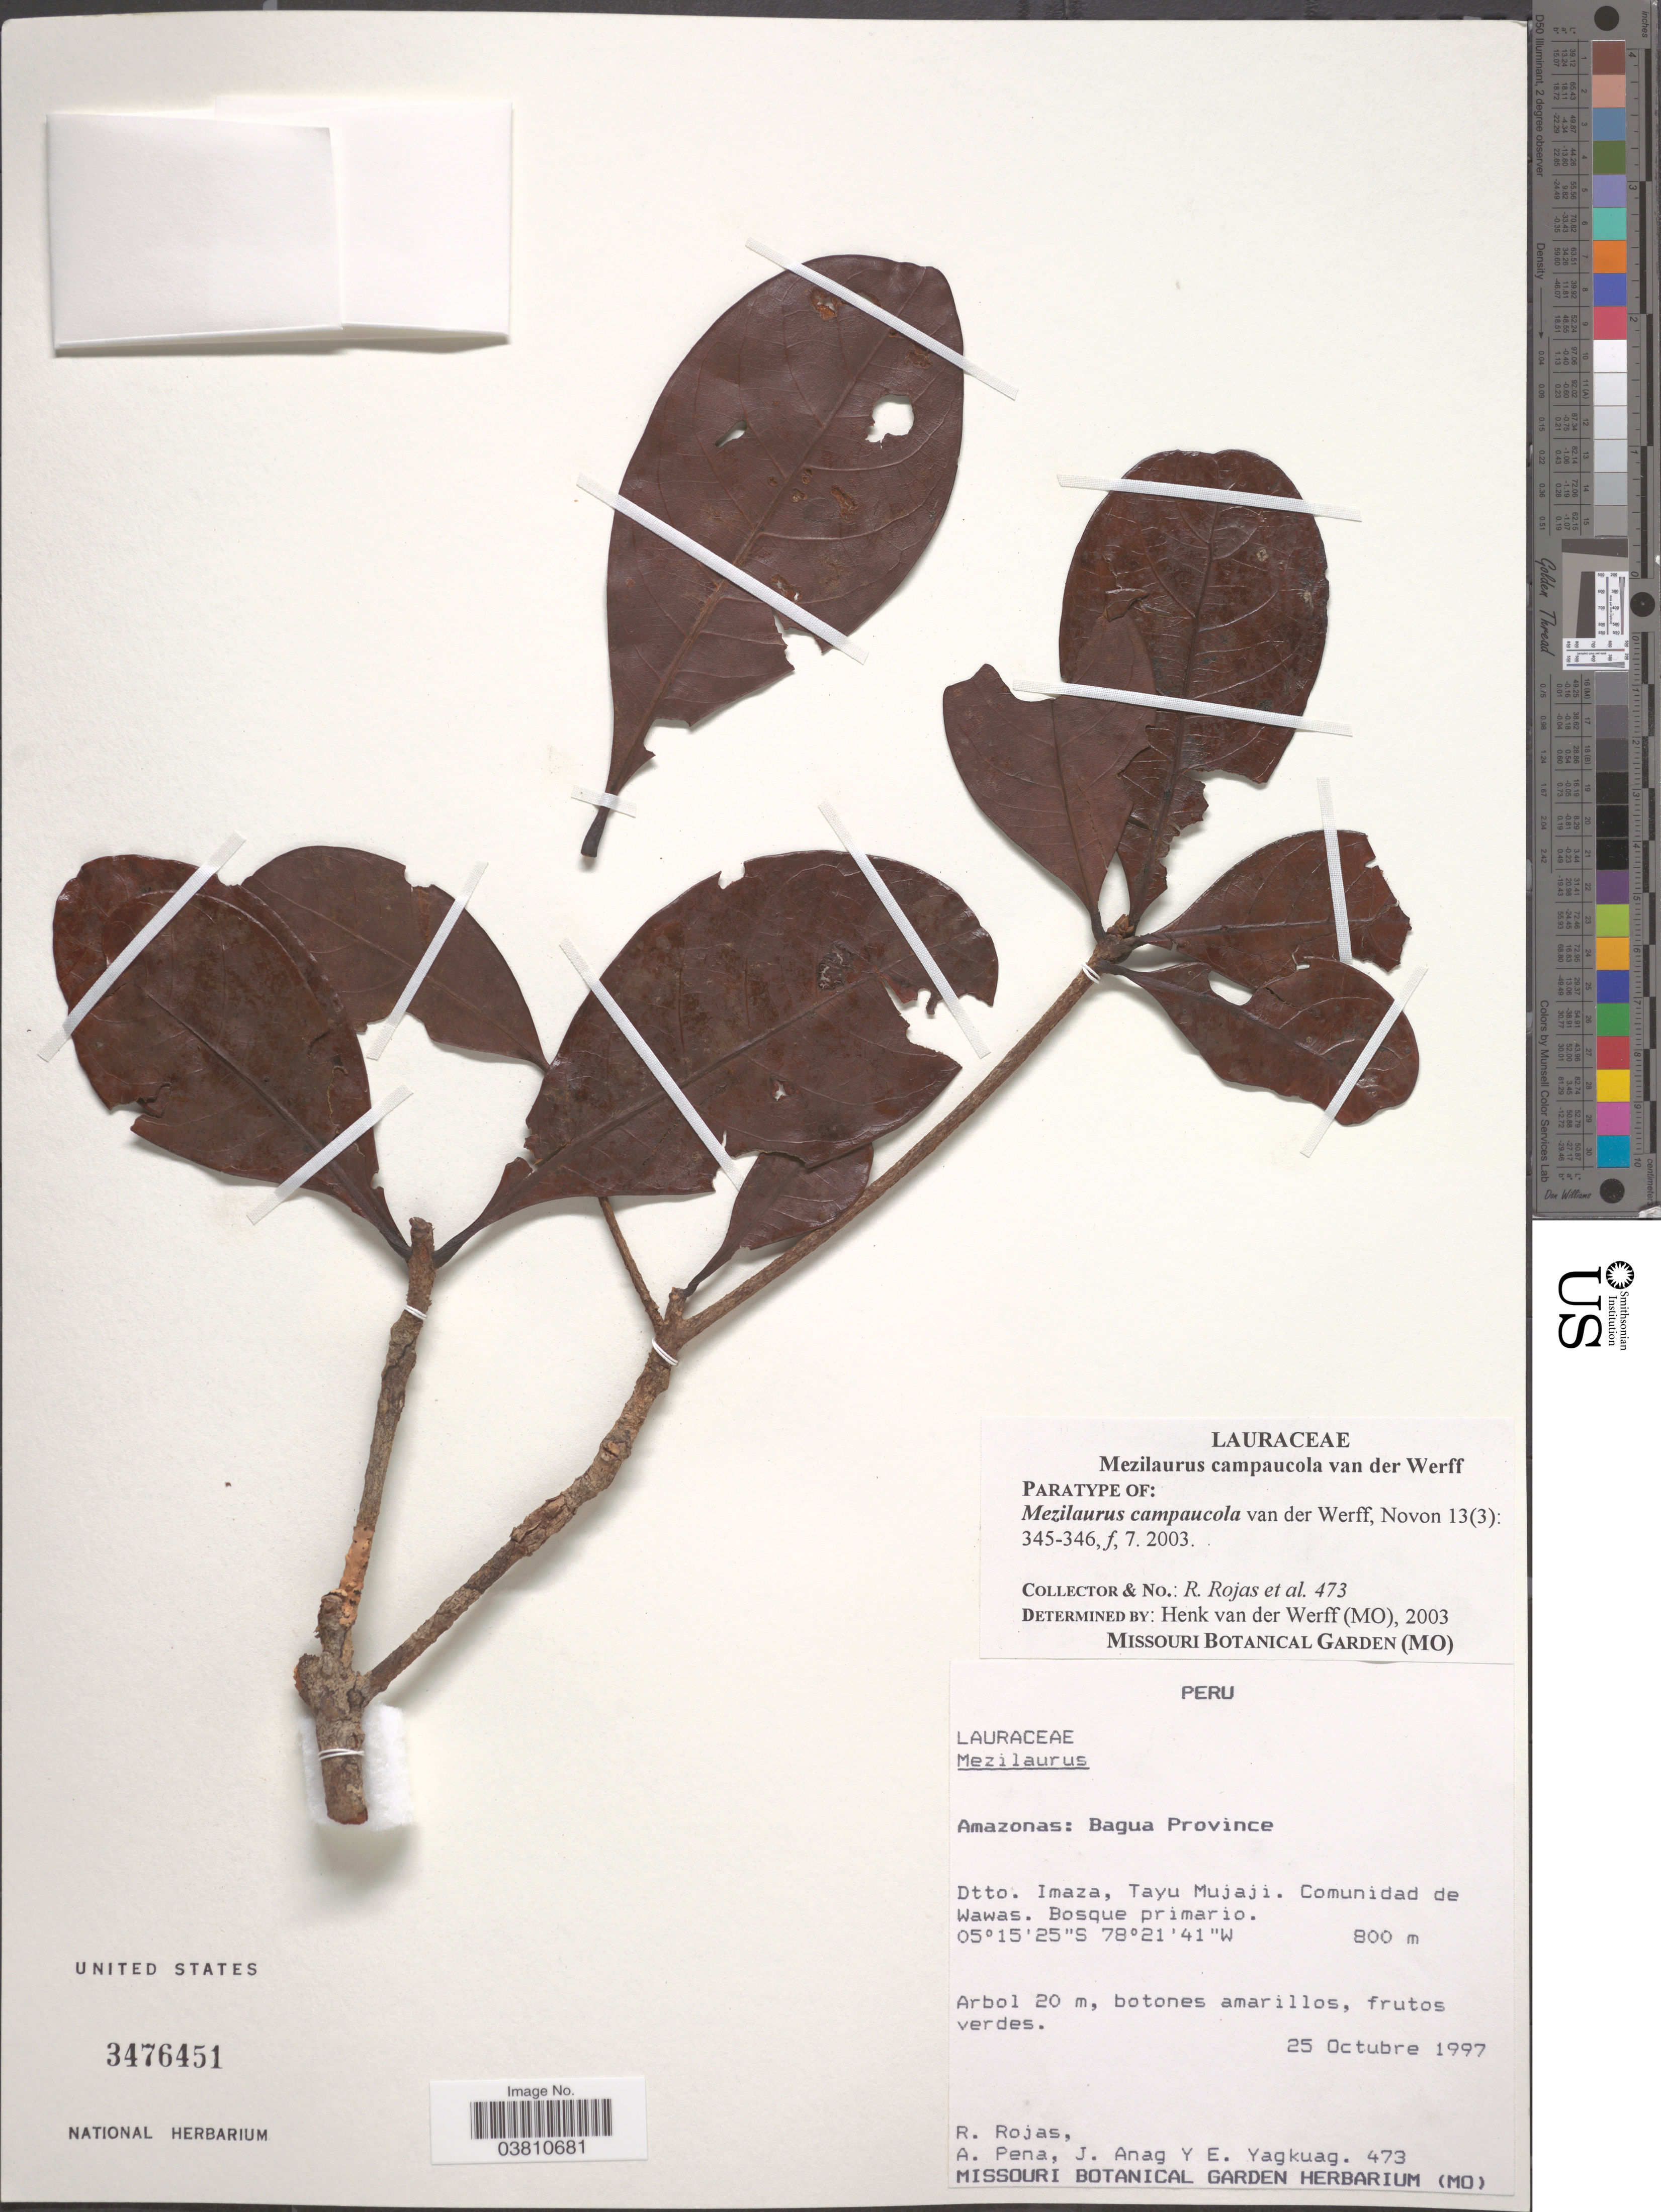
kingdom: Plantae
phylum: Tracheophyta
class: Magnoliopsida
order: Laurales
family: Lauraceae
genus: Mezilaurus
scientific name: Mezilaurus campaucola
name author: van der Werff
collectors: R. Rojas, A. Pena, J. Anag & E. Yagkuag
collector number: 473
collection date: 1997-10-25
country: Peru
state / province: Amazonas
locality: Bagua Province. Dtto. Imaza, Tayu Mujaji. Comunidad de Wawas.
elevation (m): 800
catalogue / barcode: US 3476451